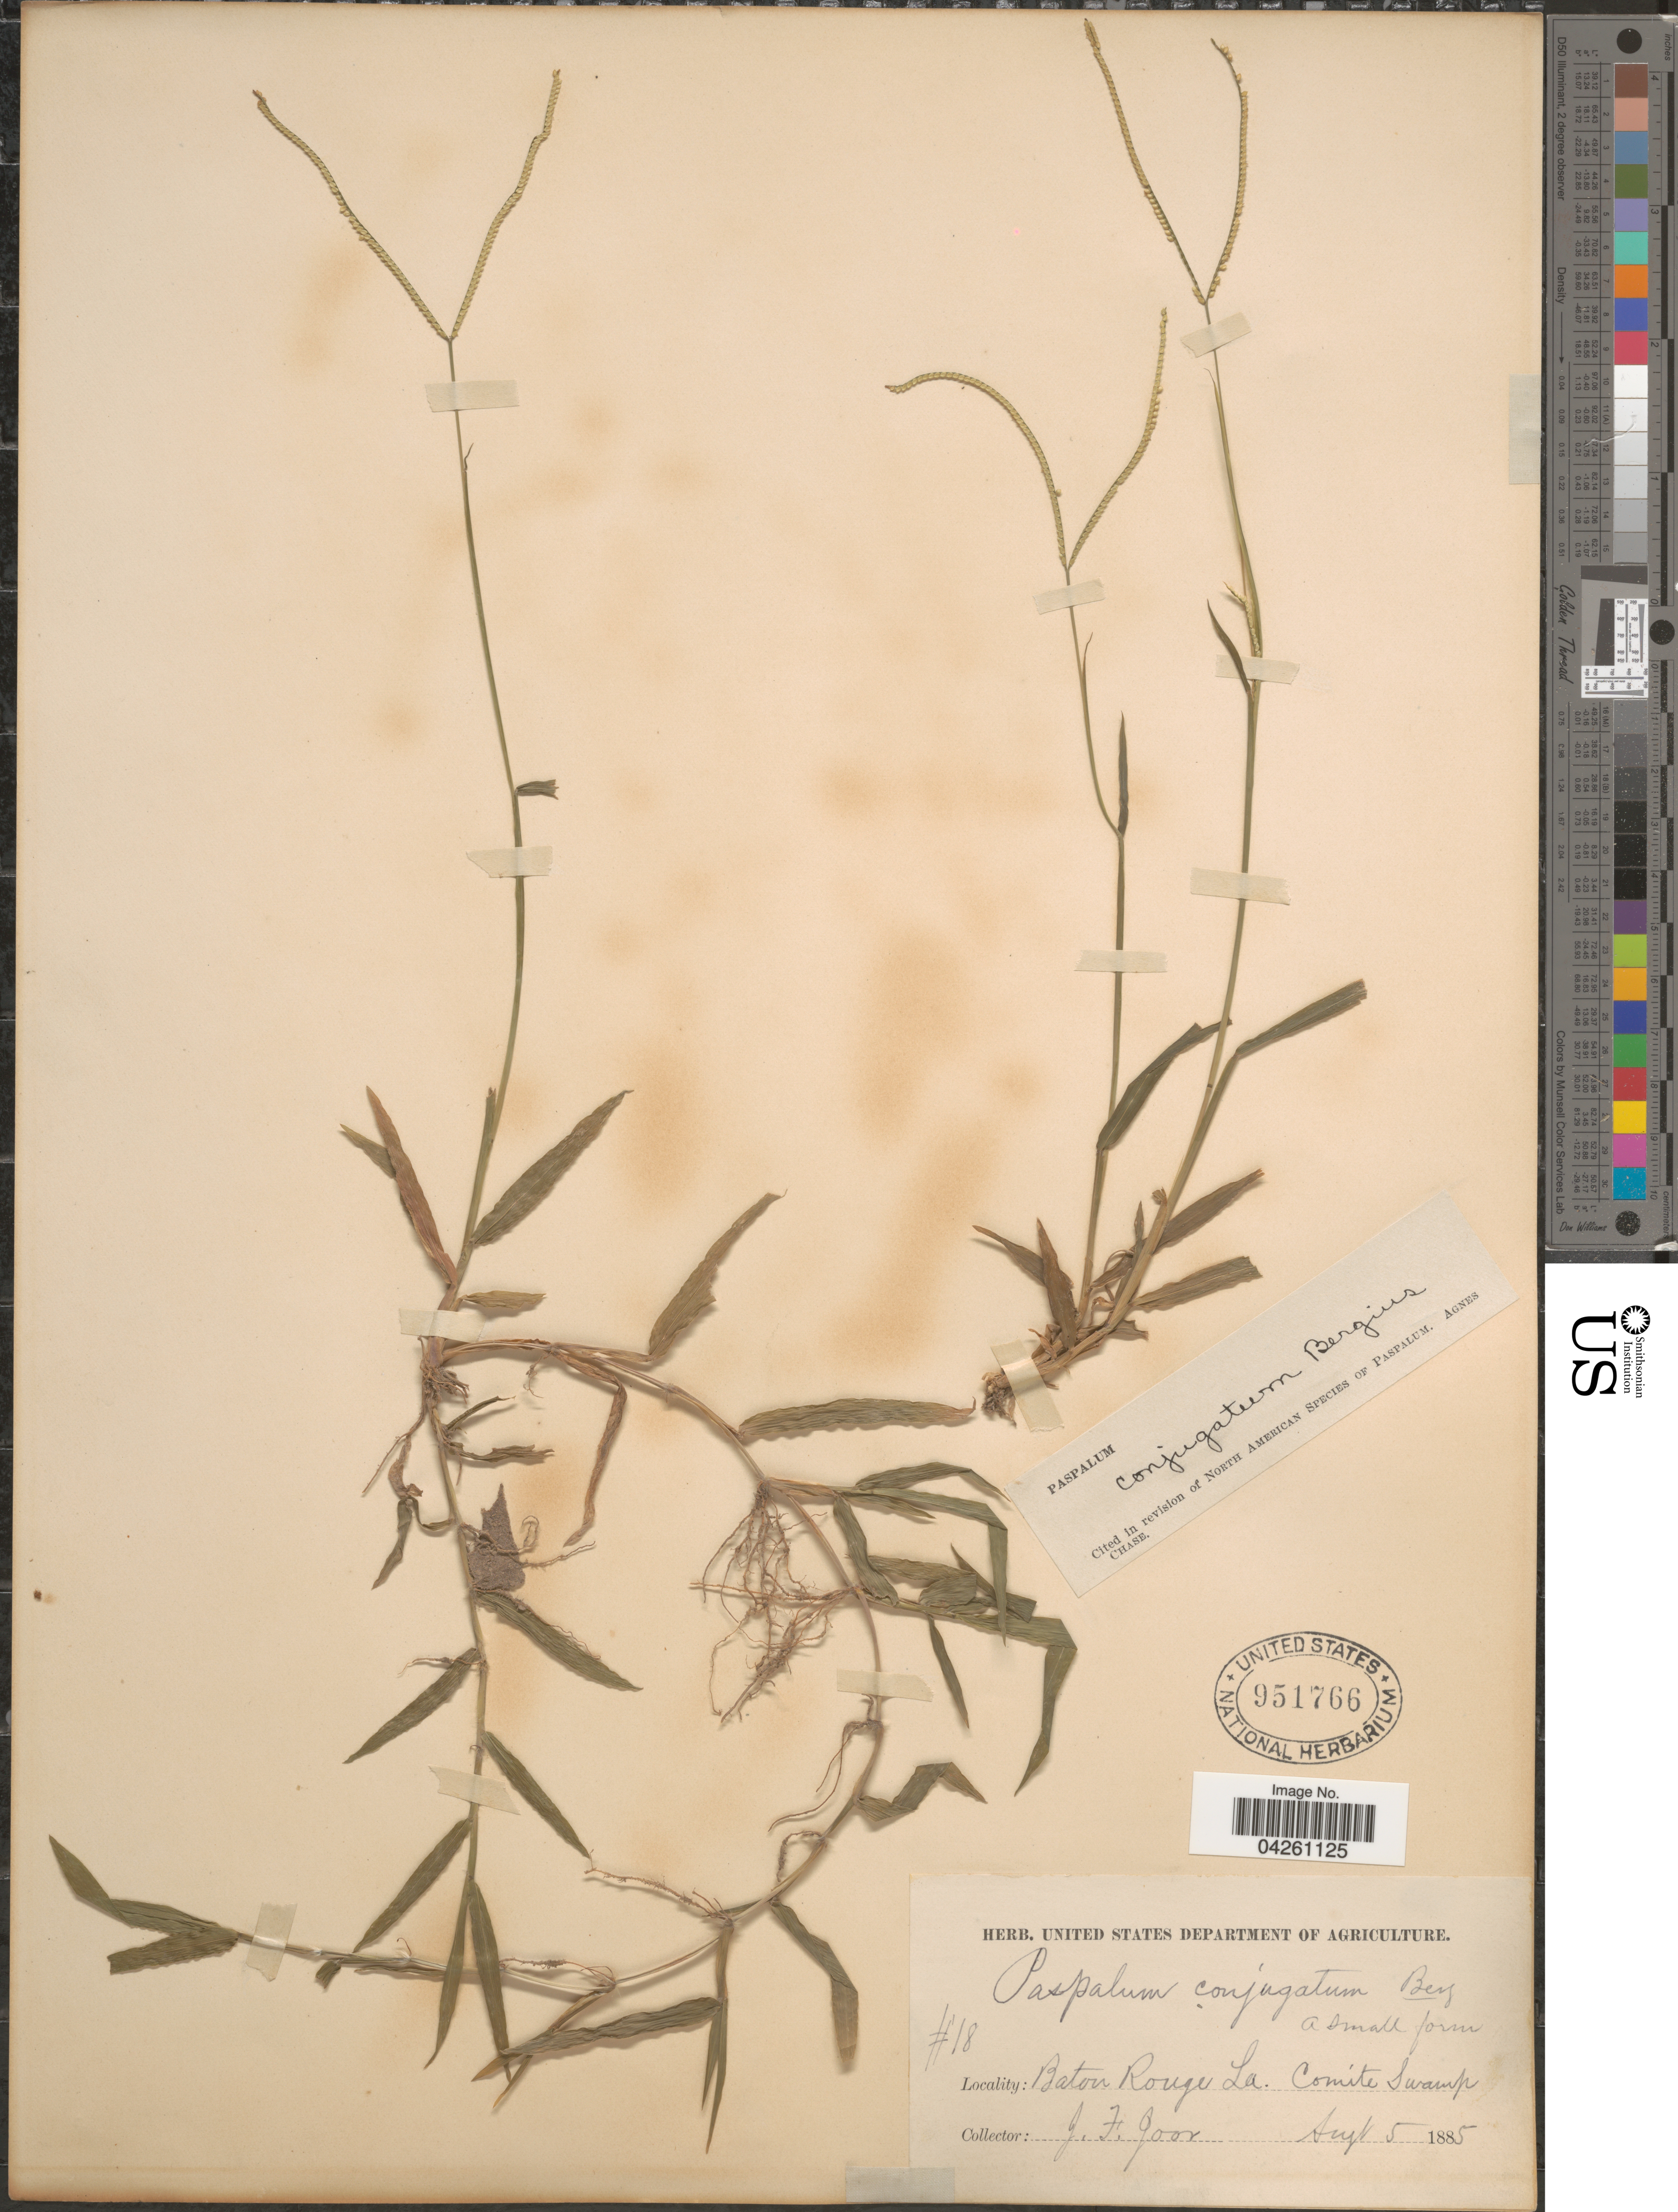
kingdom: Plantae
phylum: Tracheophyta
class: Liliopsida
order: Poales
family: Poaceae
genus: Paspalum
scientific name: Paspalum conjugatum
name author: P.J. Bergius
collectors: G. Goor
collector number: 18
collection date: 1885-09-05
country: United States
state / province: Louisiana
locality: Baton Rouge. Comte Swamp.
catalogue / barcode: US 951766